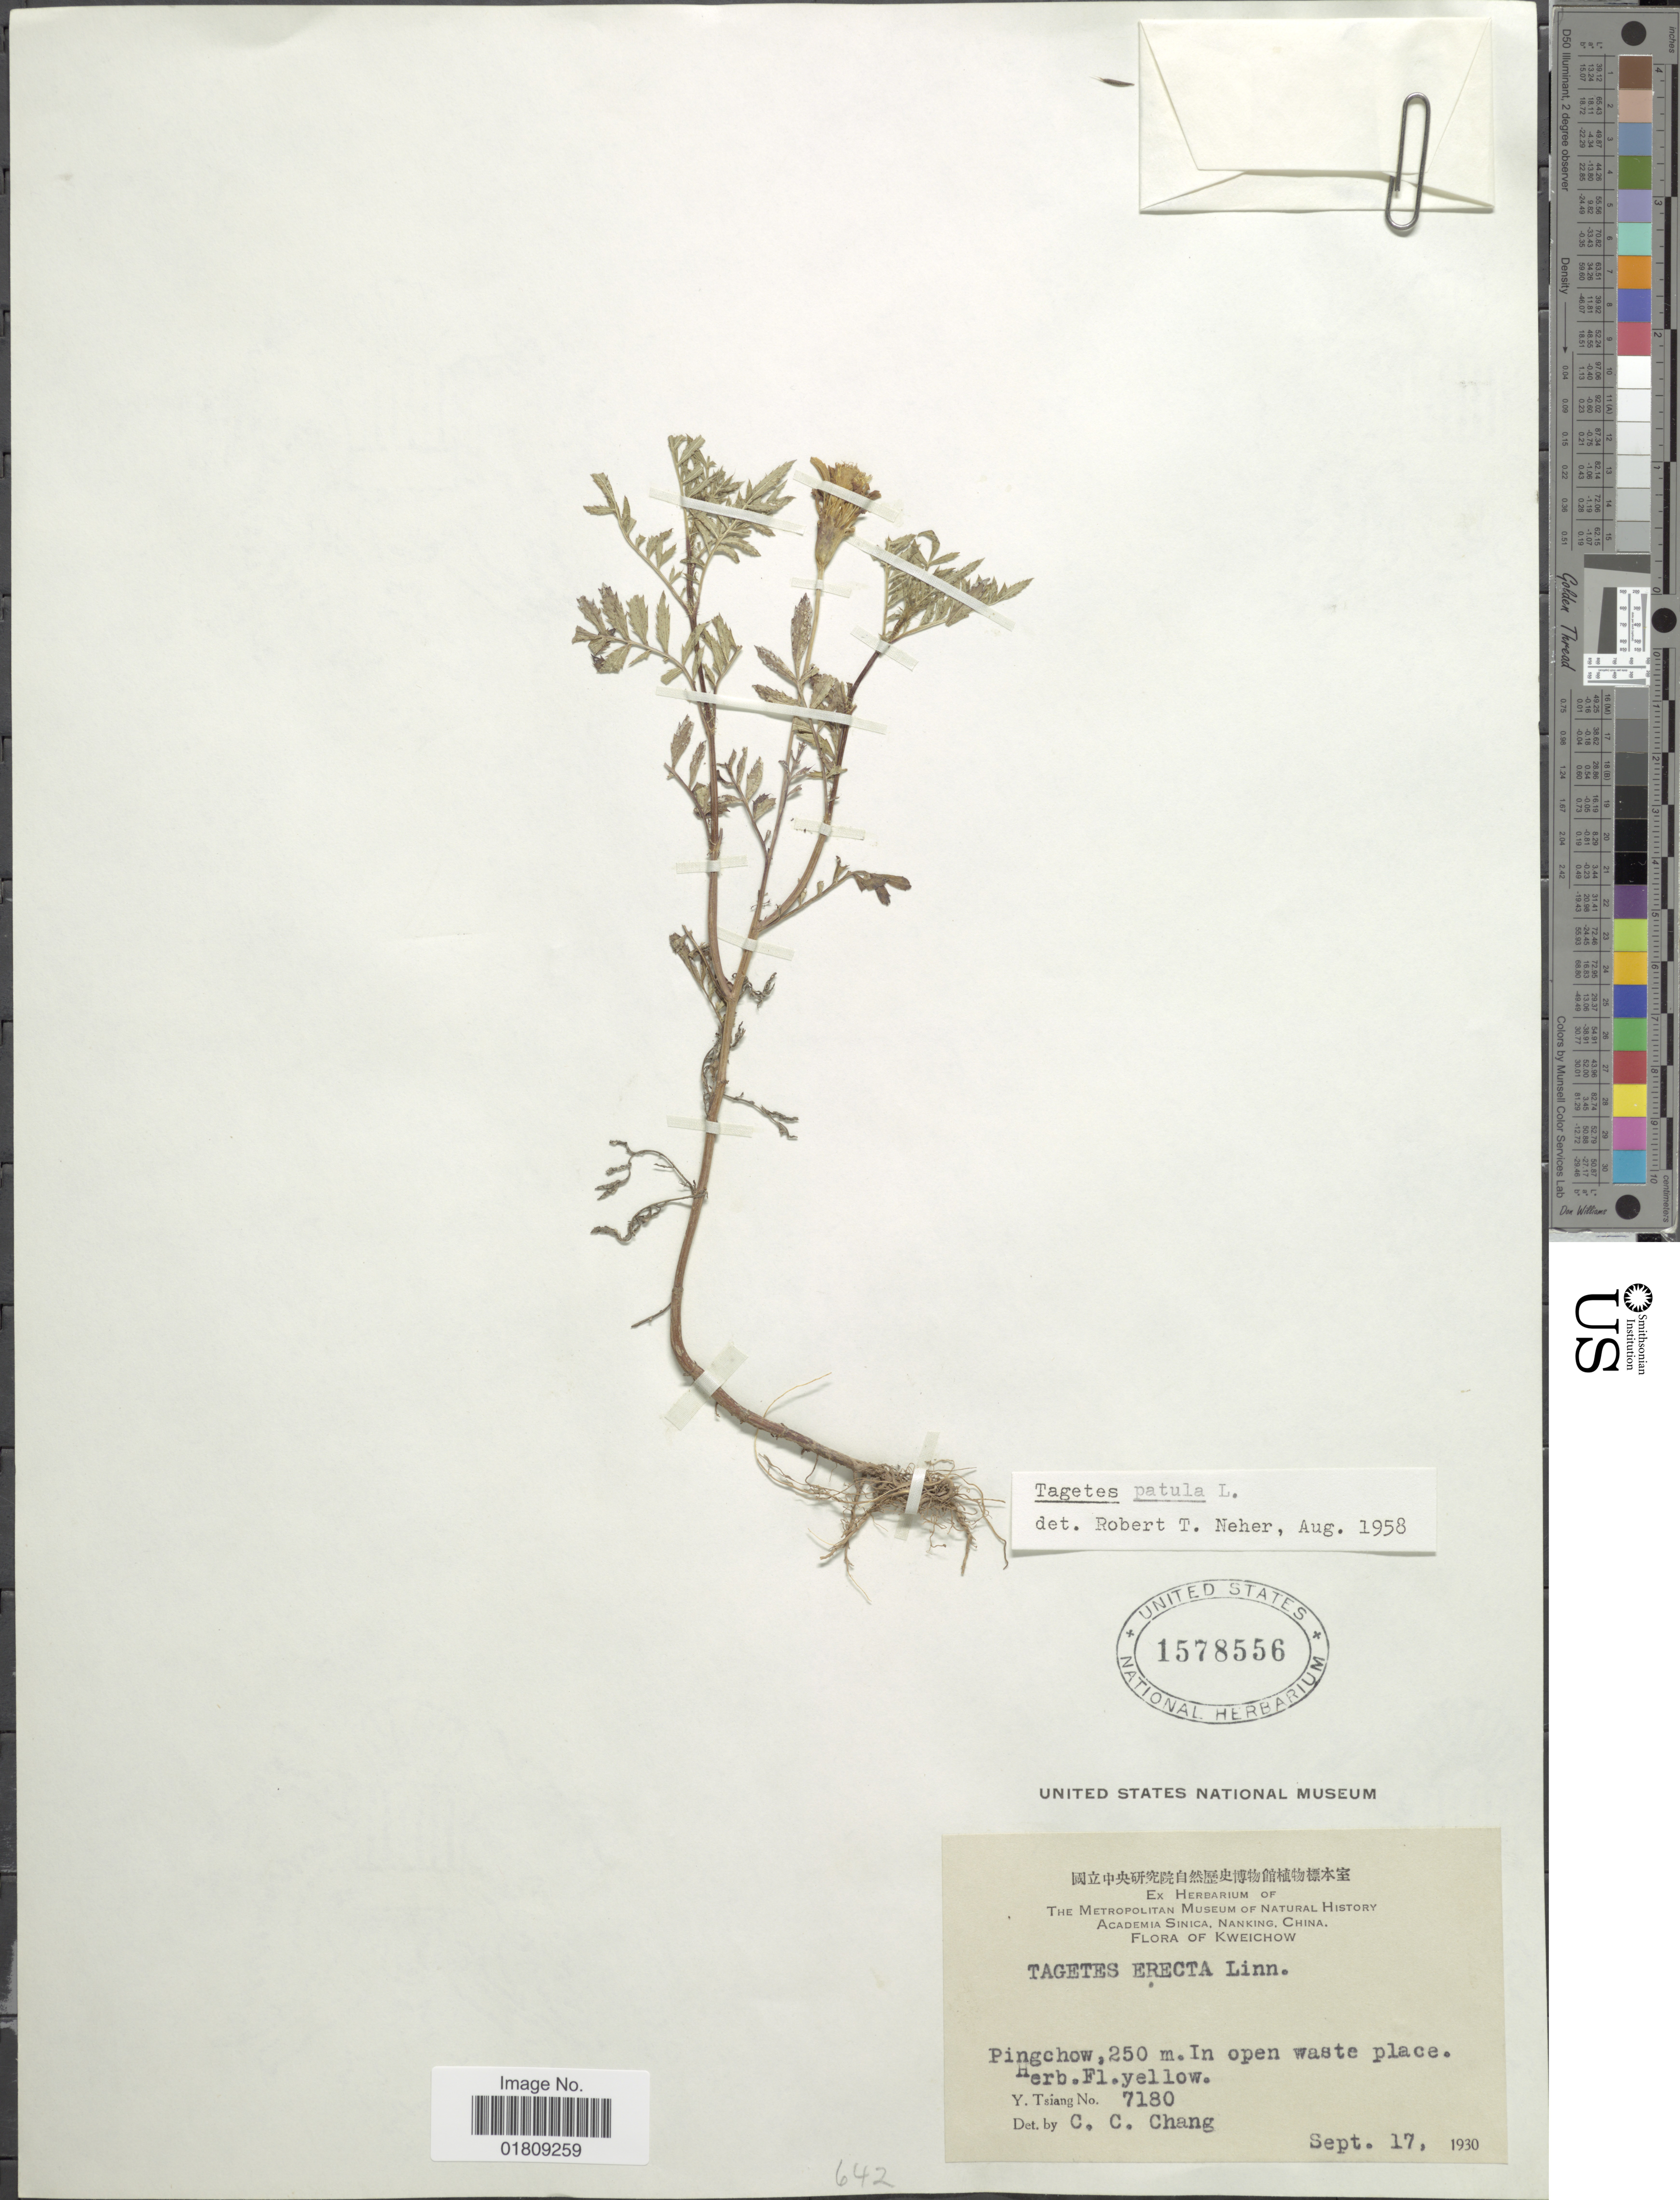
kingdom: Plantae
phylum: Tracheophyta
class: Magnoliopsida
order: Asterales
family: Asteraceae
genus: Tagetes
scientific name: Tagetes patula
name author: L.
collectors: Y. Tsiang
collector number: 7180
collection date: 1930-09-17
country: China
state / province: Guizhou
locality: Kweichow, Pingchow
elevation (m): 250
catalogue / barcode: US 1578556